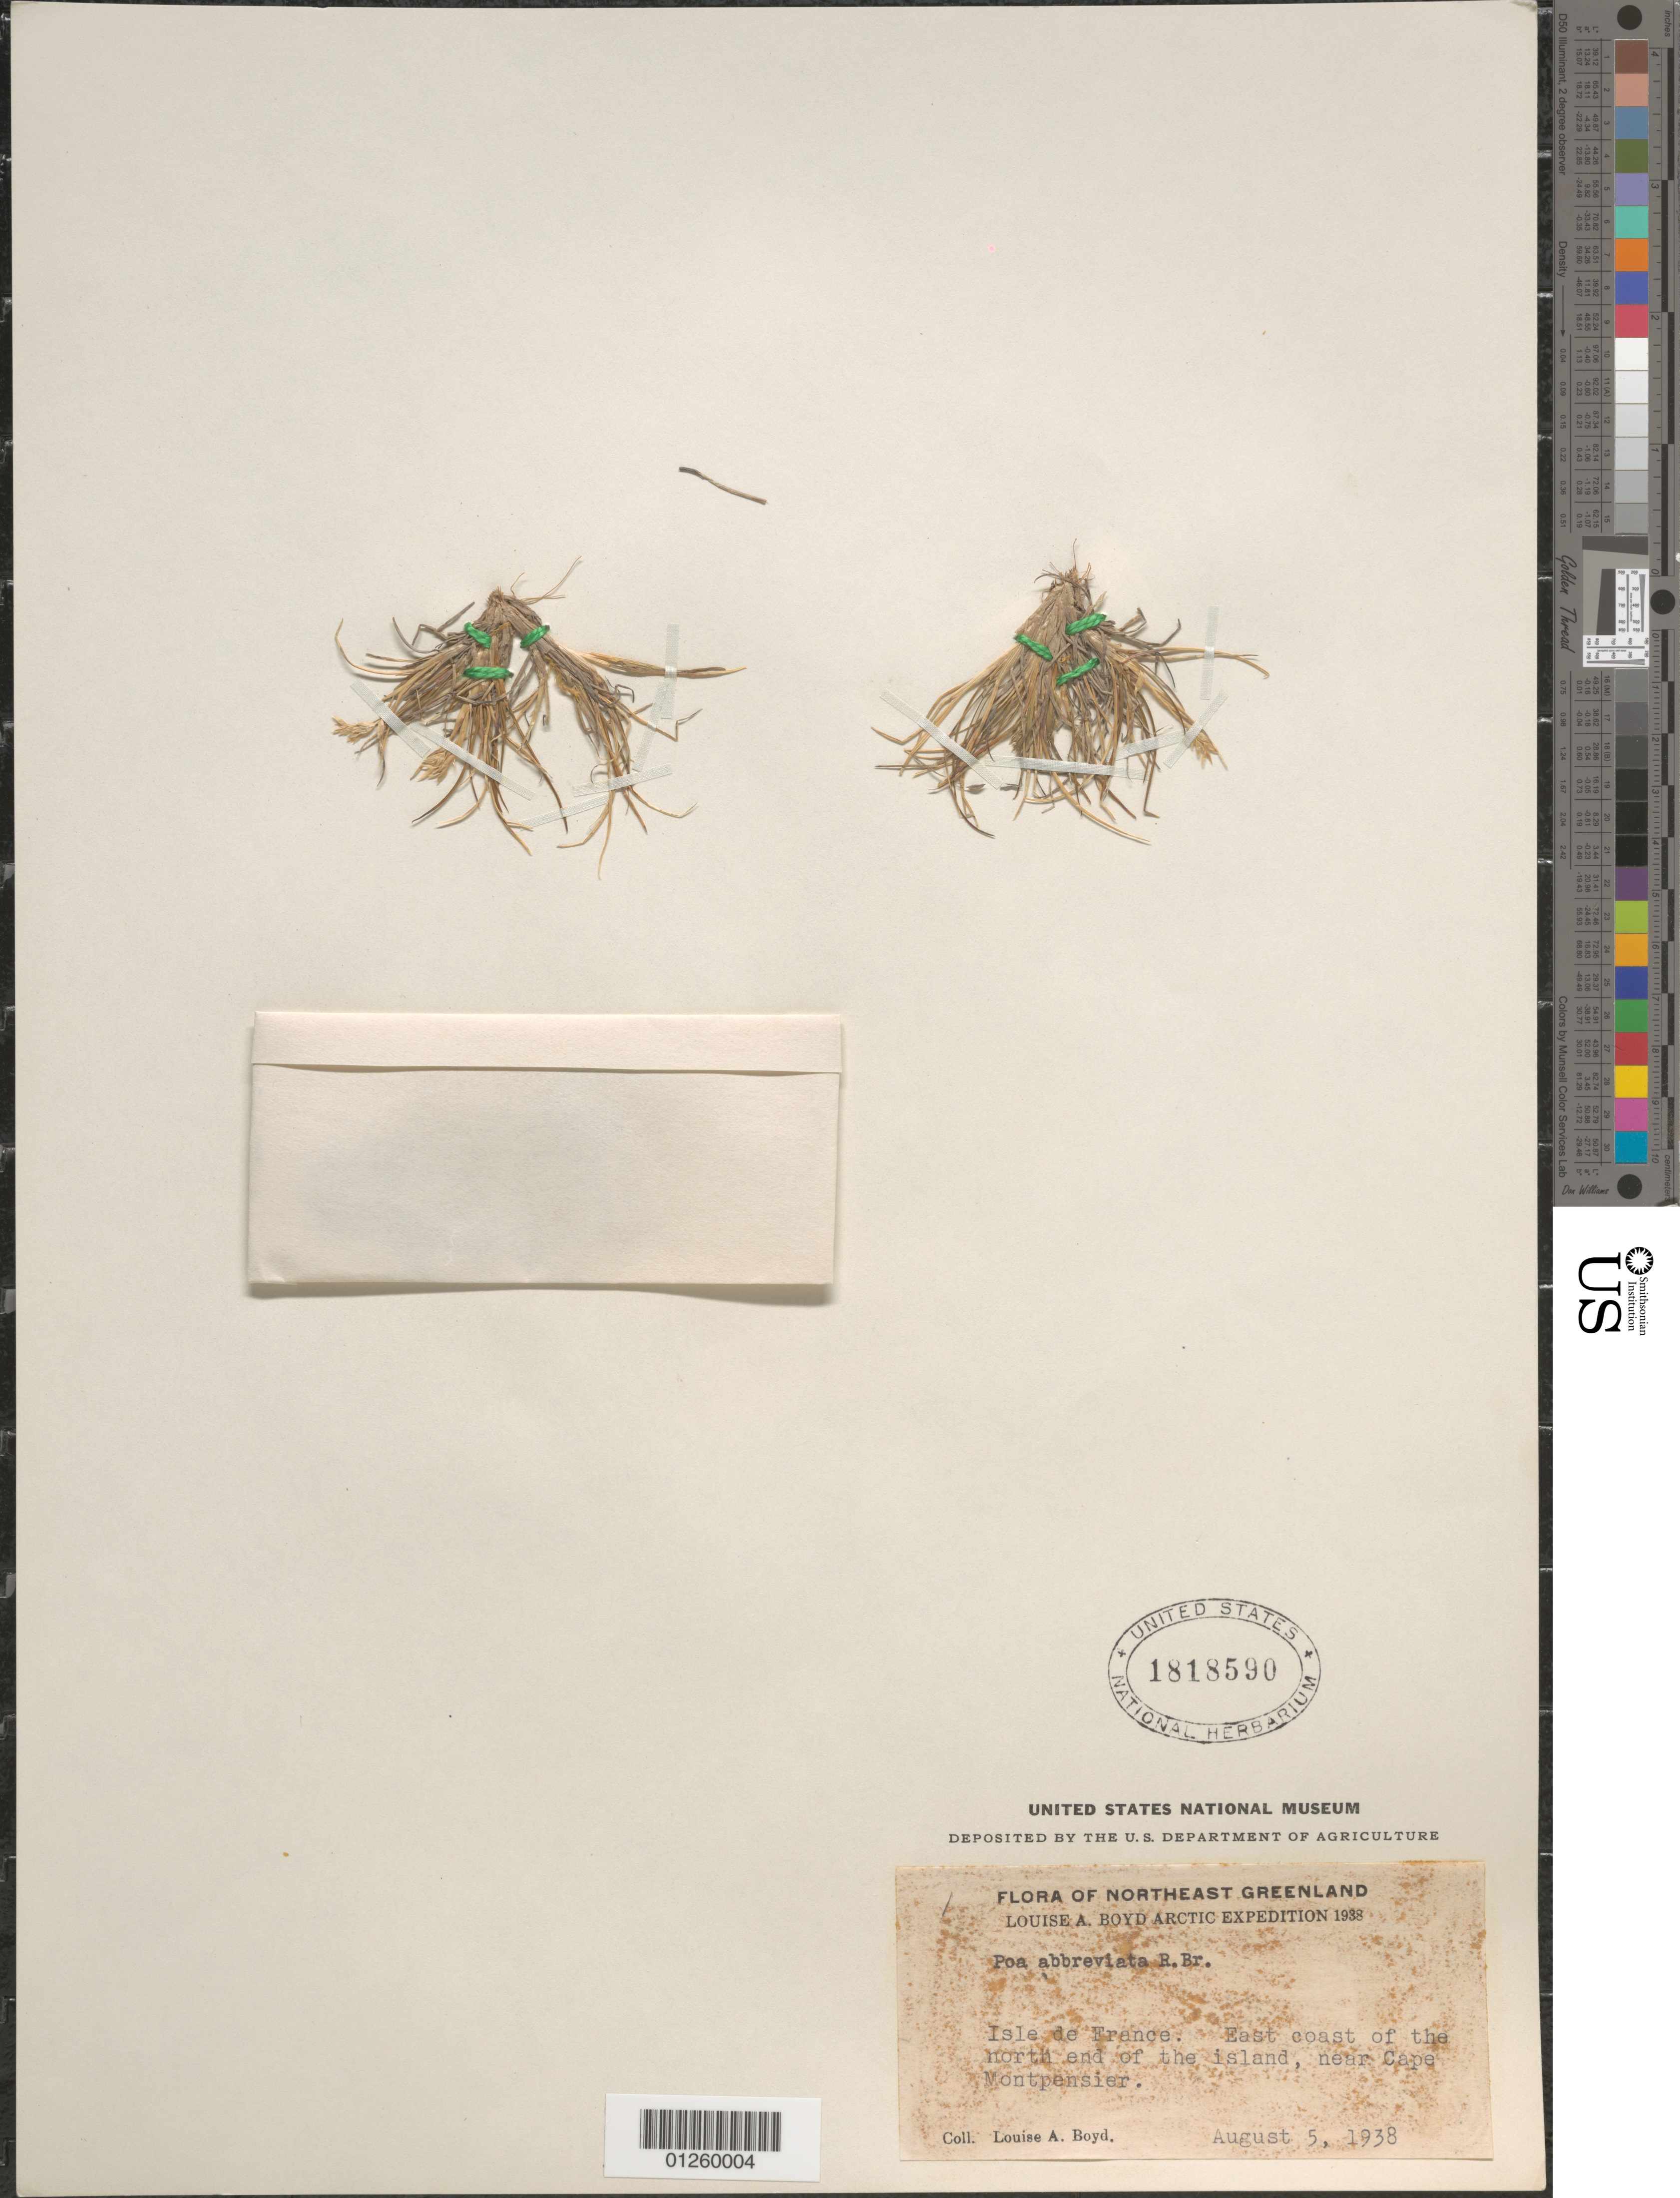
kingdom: Plantae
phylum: Tracheophyta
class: Liliopsida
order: Poales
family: Poaceae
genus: Poa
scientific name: Poa abbreviata subsp. abbreviata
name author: R. Br.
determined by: Soreng, Robert J., Research Associate (BOT), Smithsonian Institution - National Museum of Natural History (UNITED STATES)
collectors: L. Boyd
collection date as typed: August 5, 1938.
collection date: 1938-08-05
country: Greenland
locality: Isle de France, East coast of the norh end of the island, near Cape Montpensier.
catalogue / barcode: US 1818590